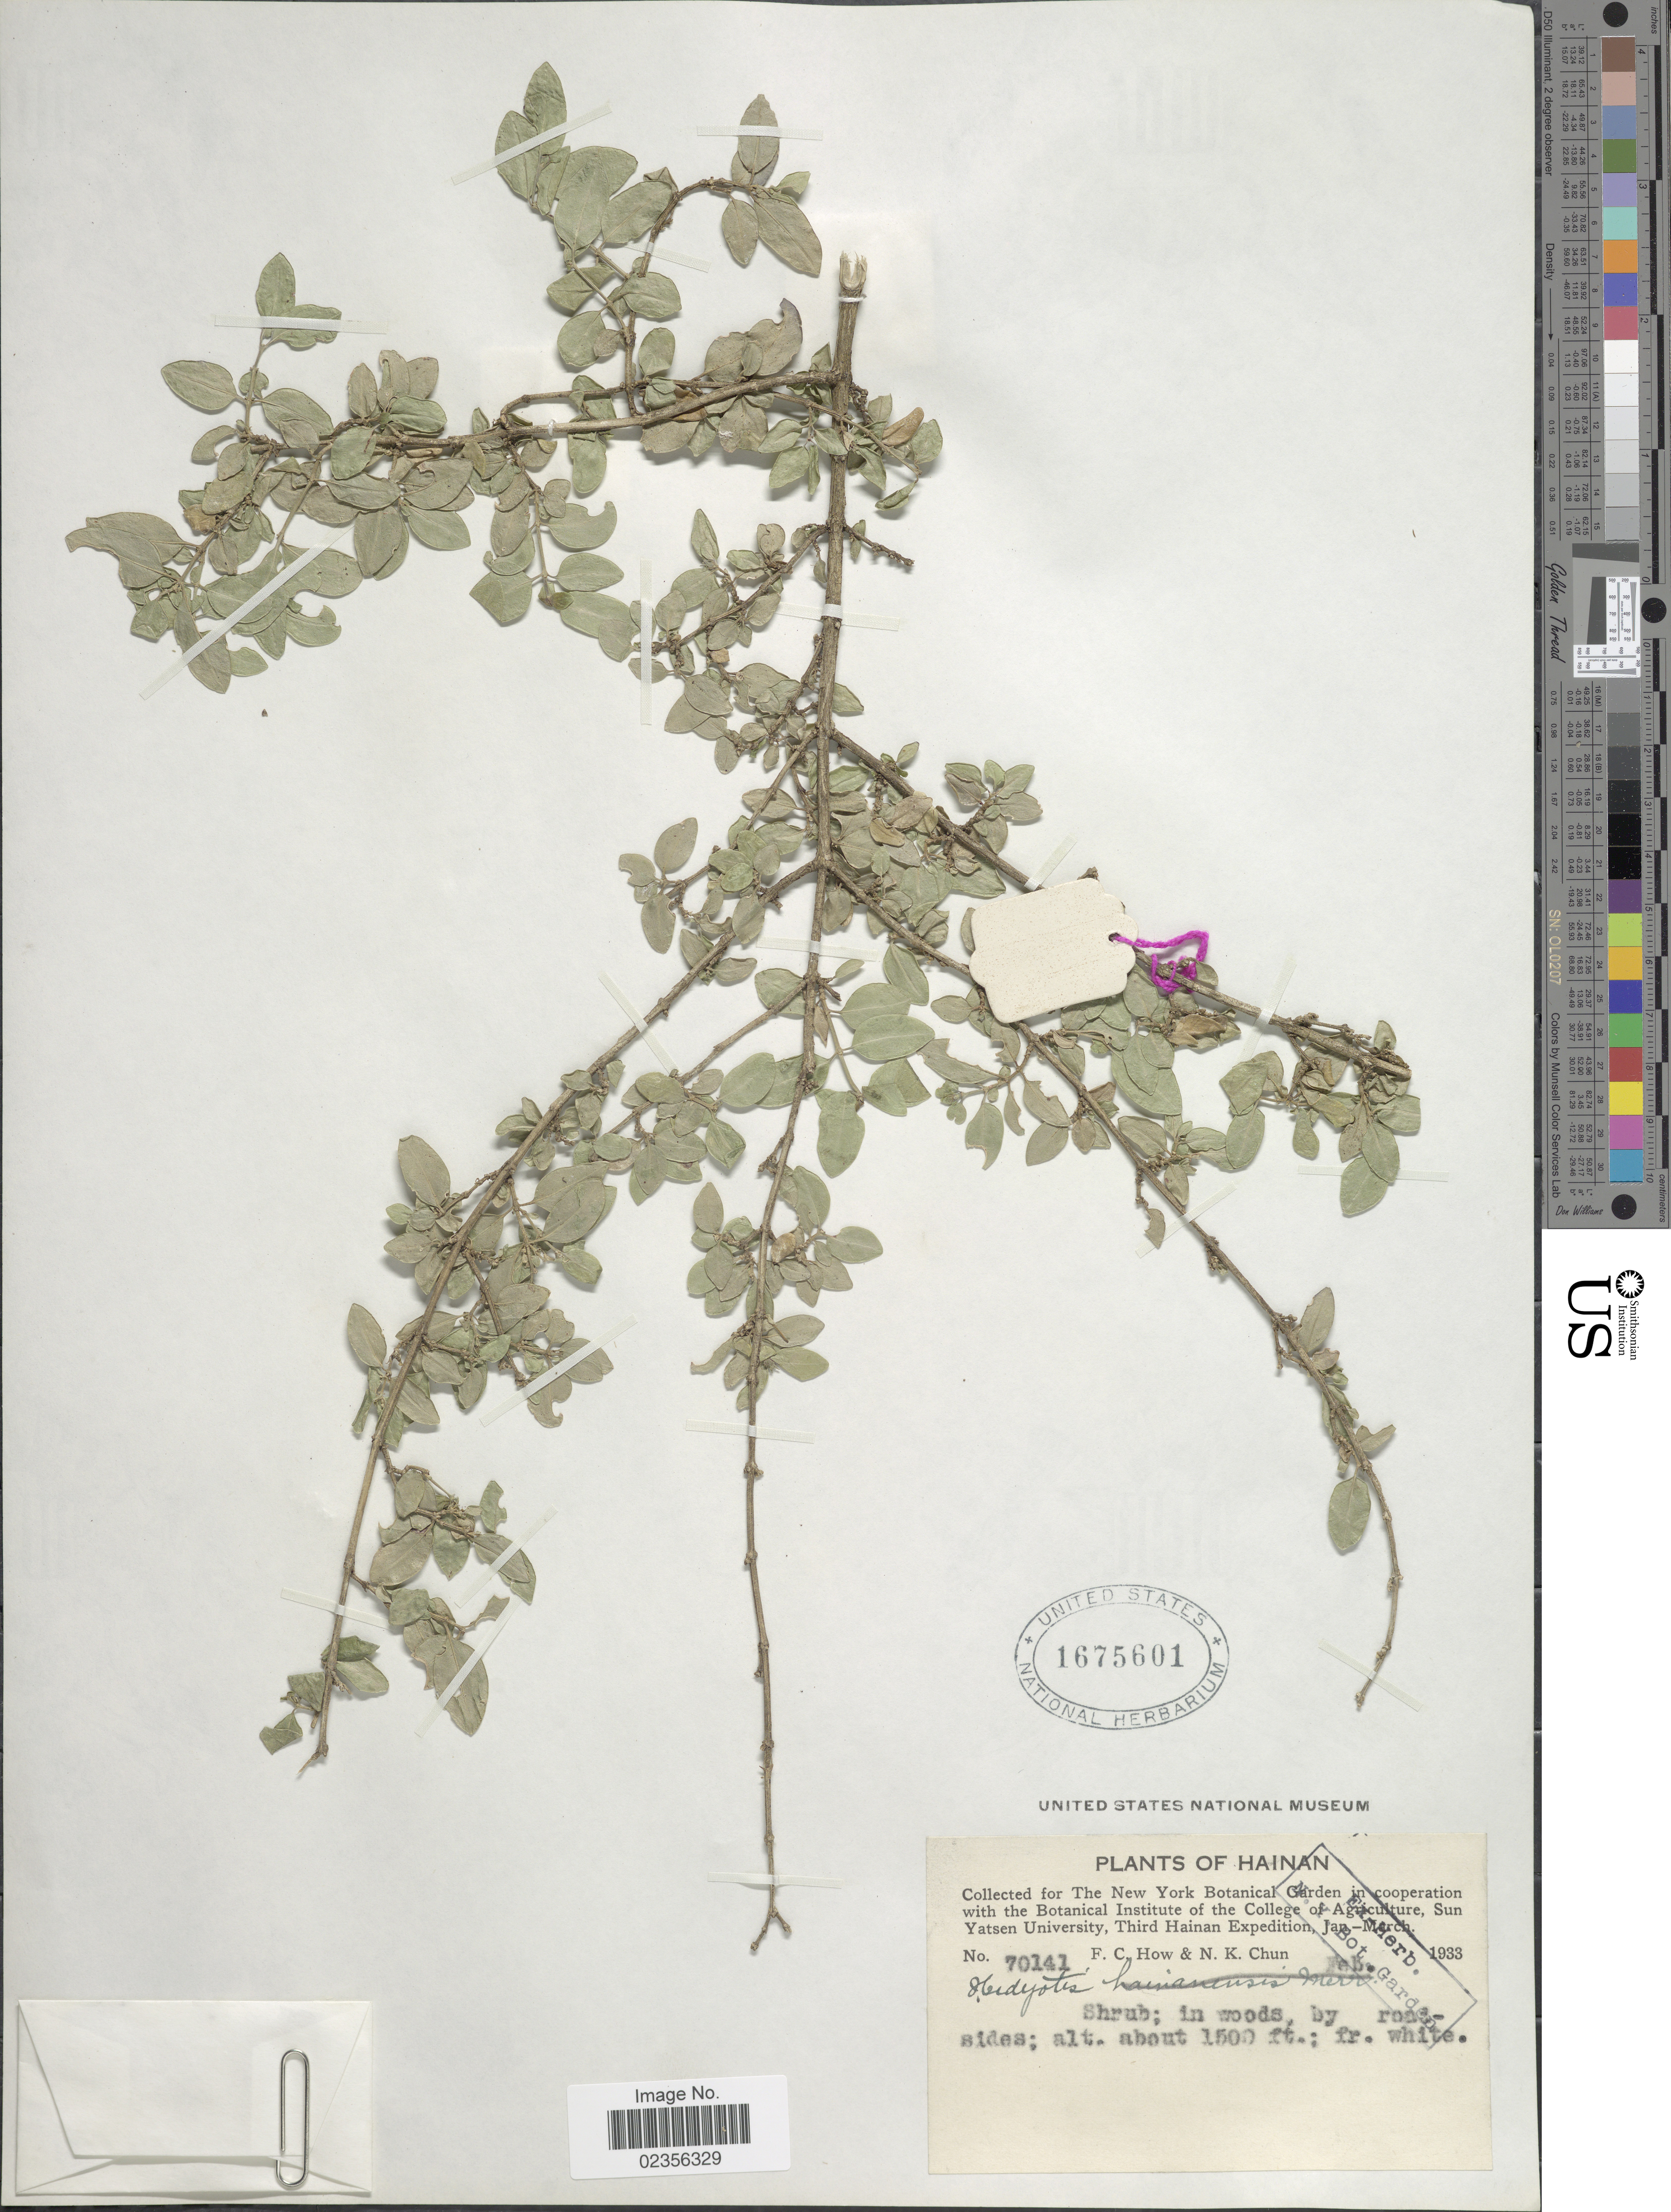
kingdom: Plantae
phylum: Tracheophyta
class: Magnoliopsida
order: Gentianales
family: Rubiaceae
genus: Hedyotis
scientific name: Hedyotis sp.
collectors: F. C. How & N. K. Chun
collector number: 70141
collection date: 1933-02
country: China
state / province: Hainan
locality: Hainan, roadside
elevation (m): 457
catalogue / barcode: US 1675601